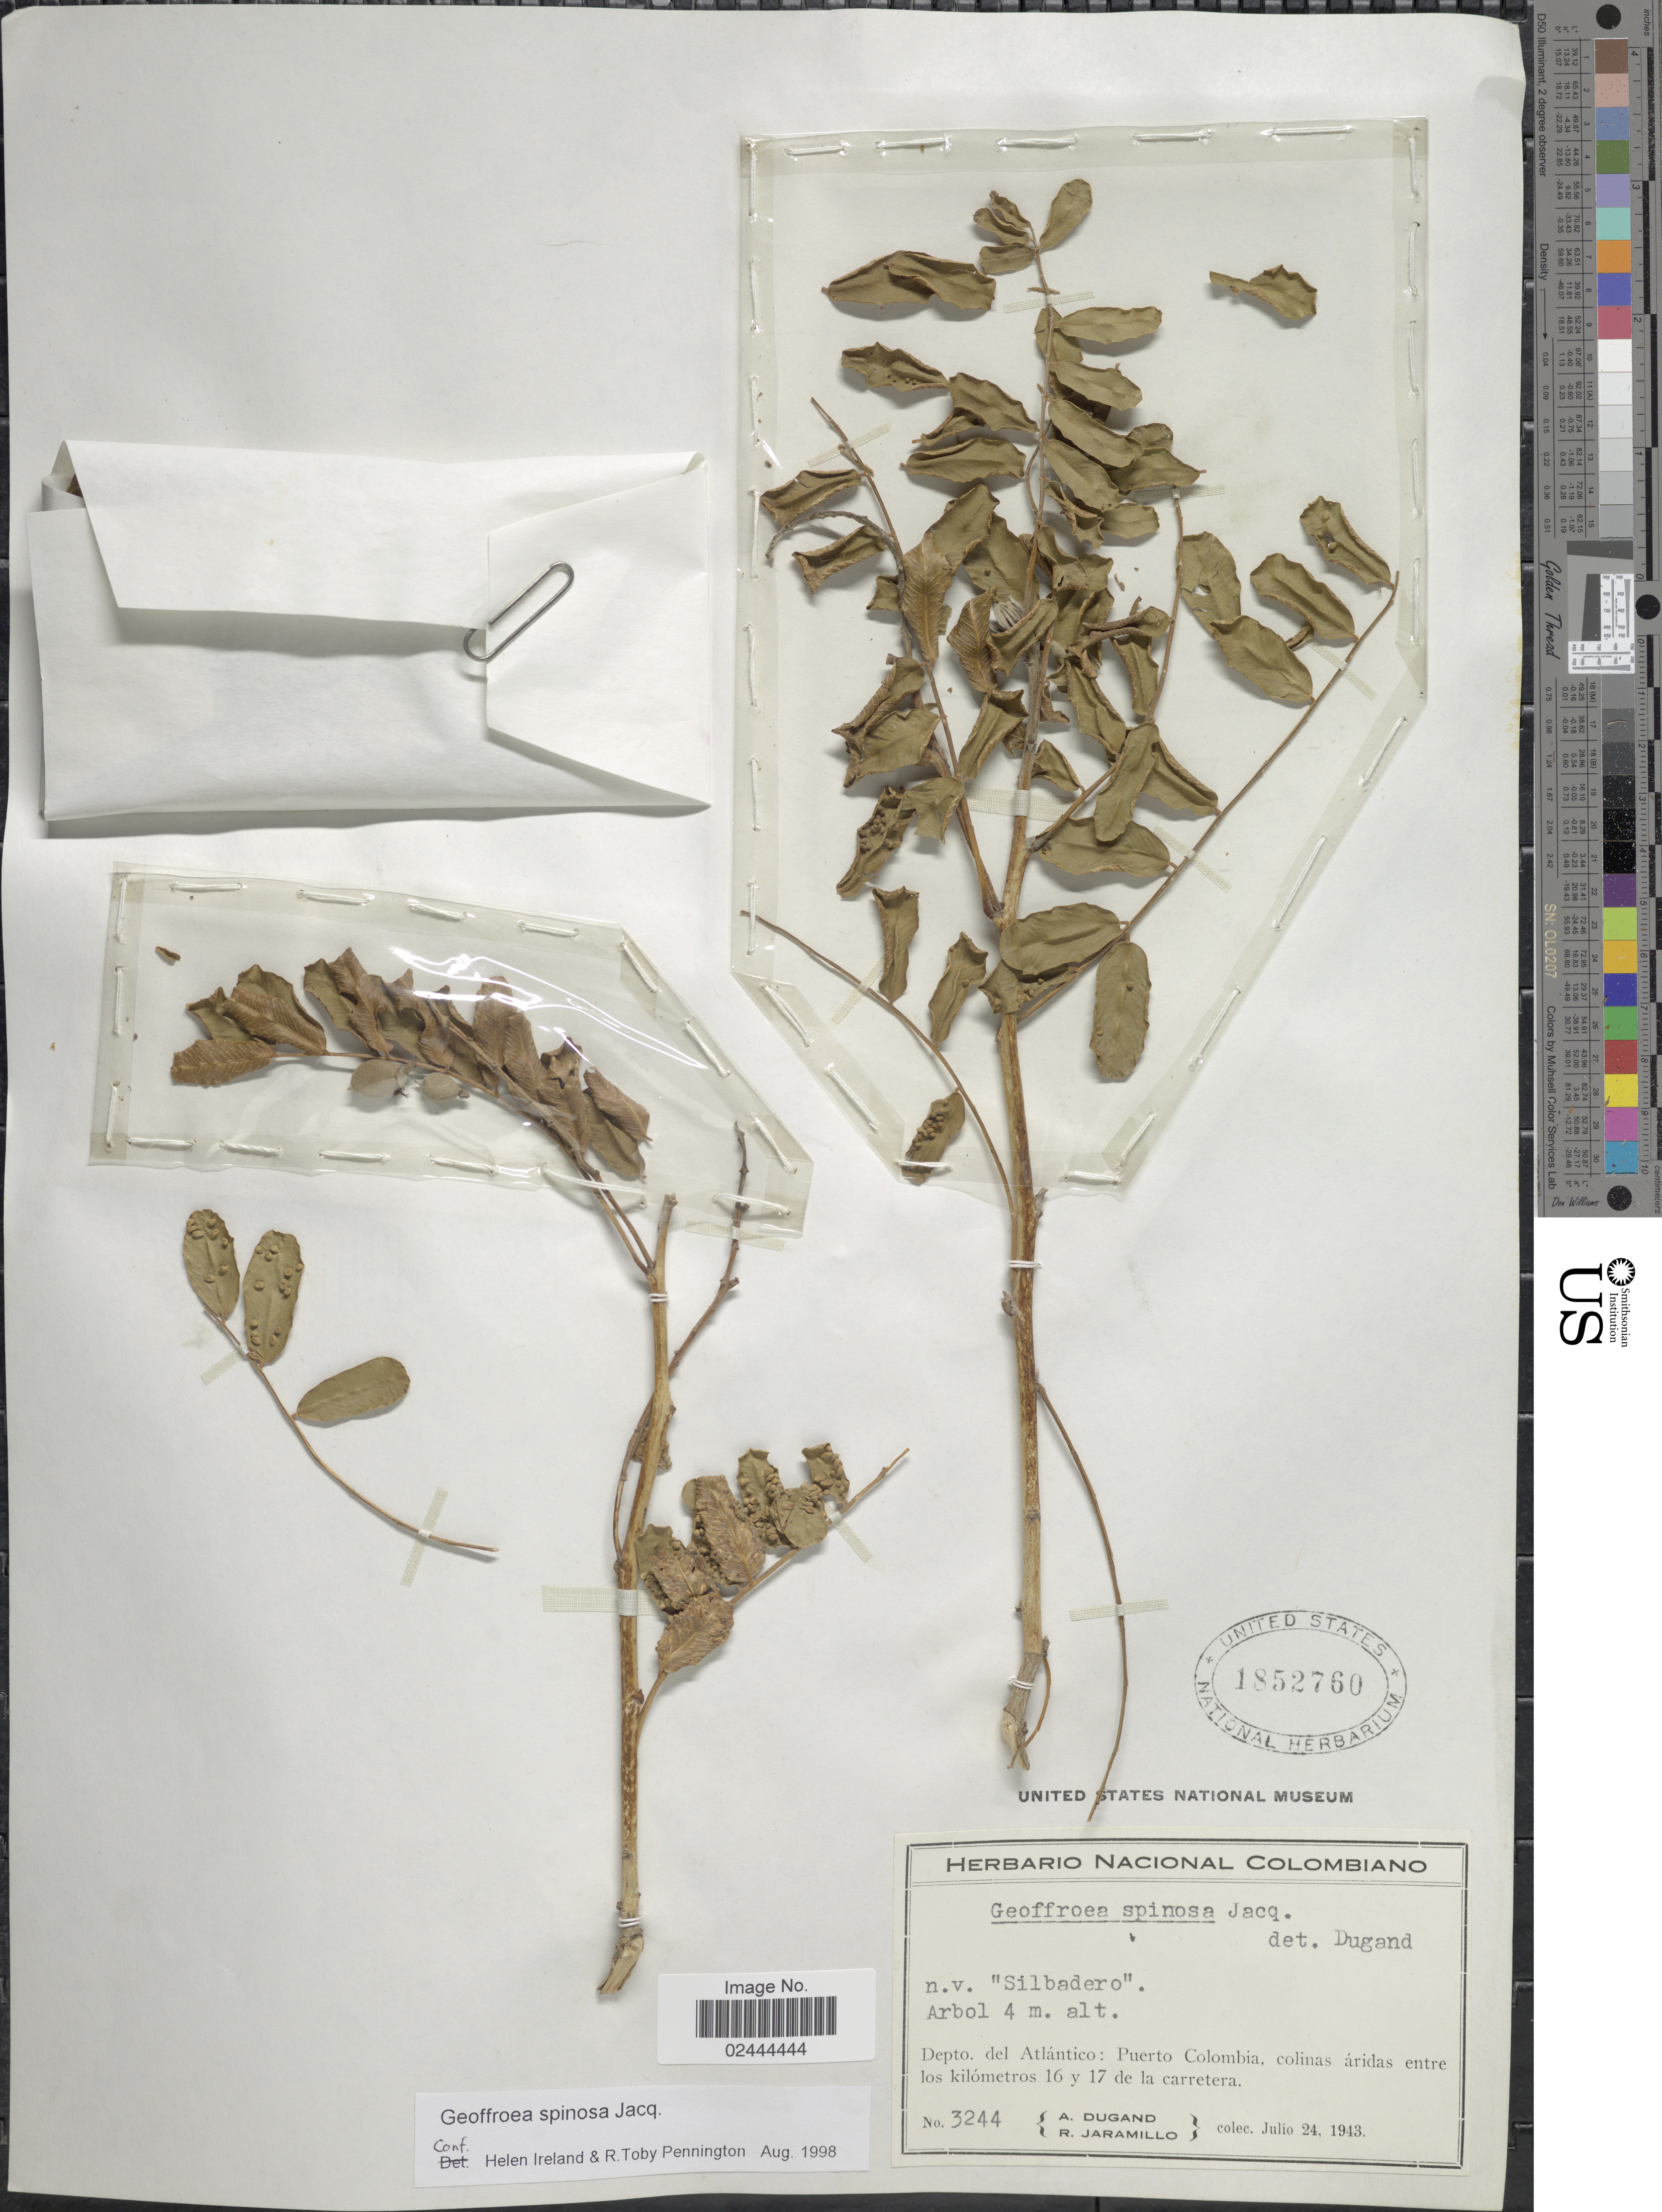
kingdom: Plantae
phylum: Tracheophyta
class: Magnoliopsida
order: Fabales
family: Fabaceae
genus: Geoffroea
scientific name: Geoffroea spinosa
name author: Jacq.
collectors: A. Dugand & R. Jaramillo M.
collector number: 3244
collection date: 1943-07-24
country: Colombia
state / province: Atlántico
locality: Puerto Colombia, colinas aridas entre los kilometros 16 y 17 de la carretera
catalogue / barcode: US 1852760